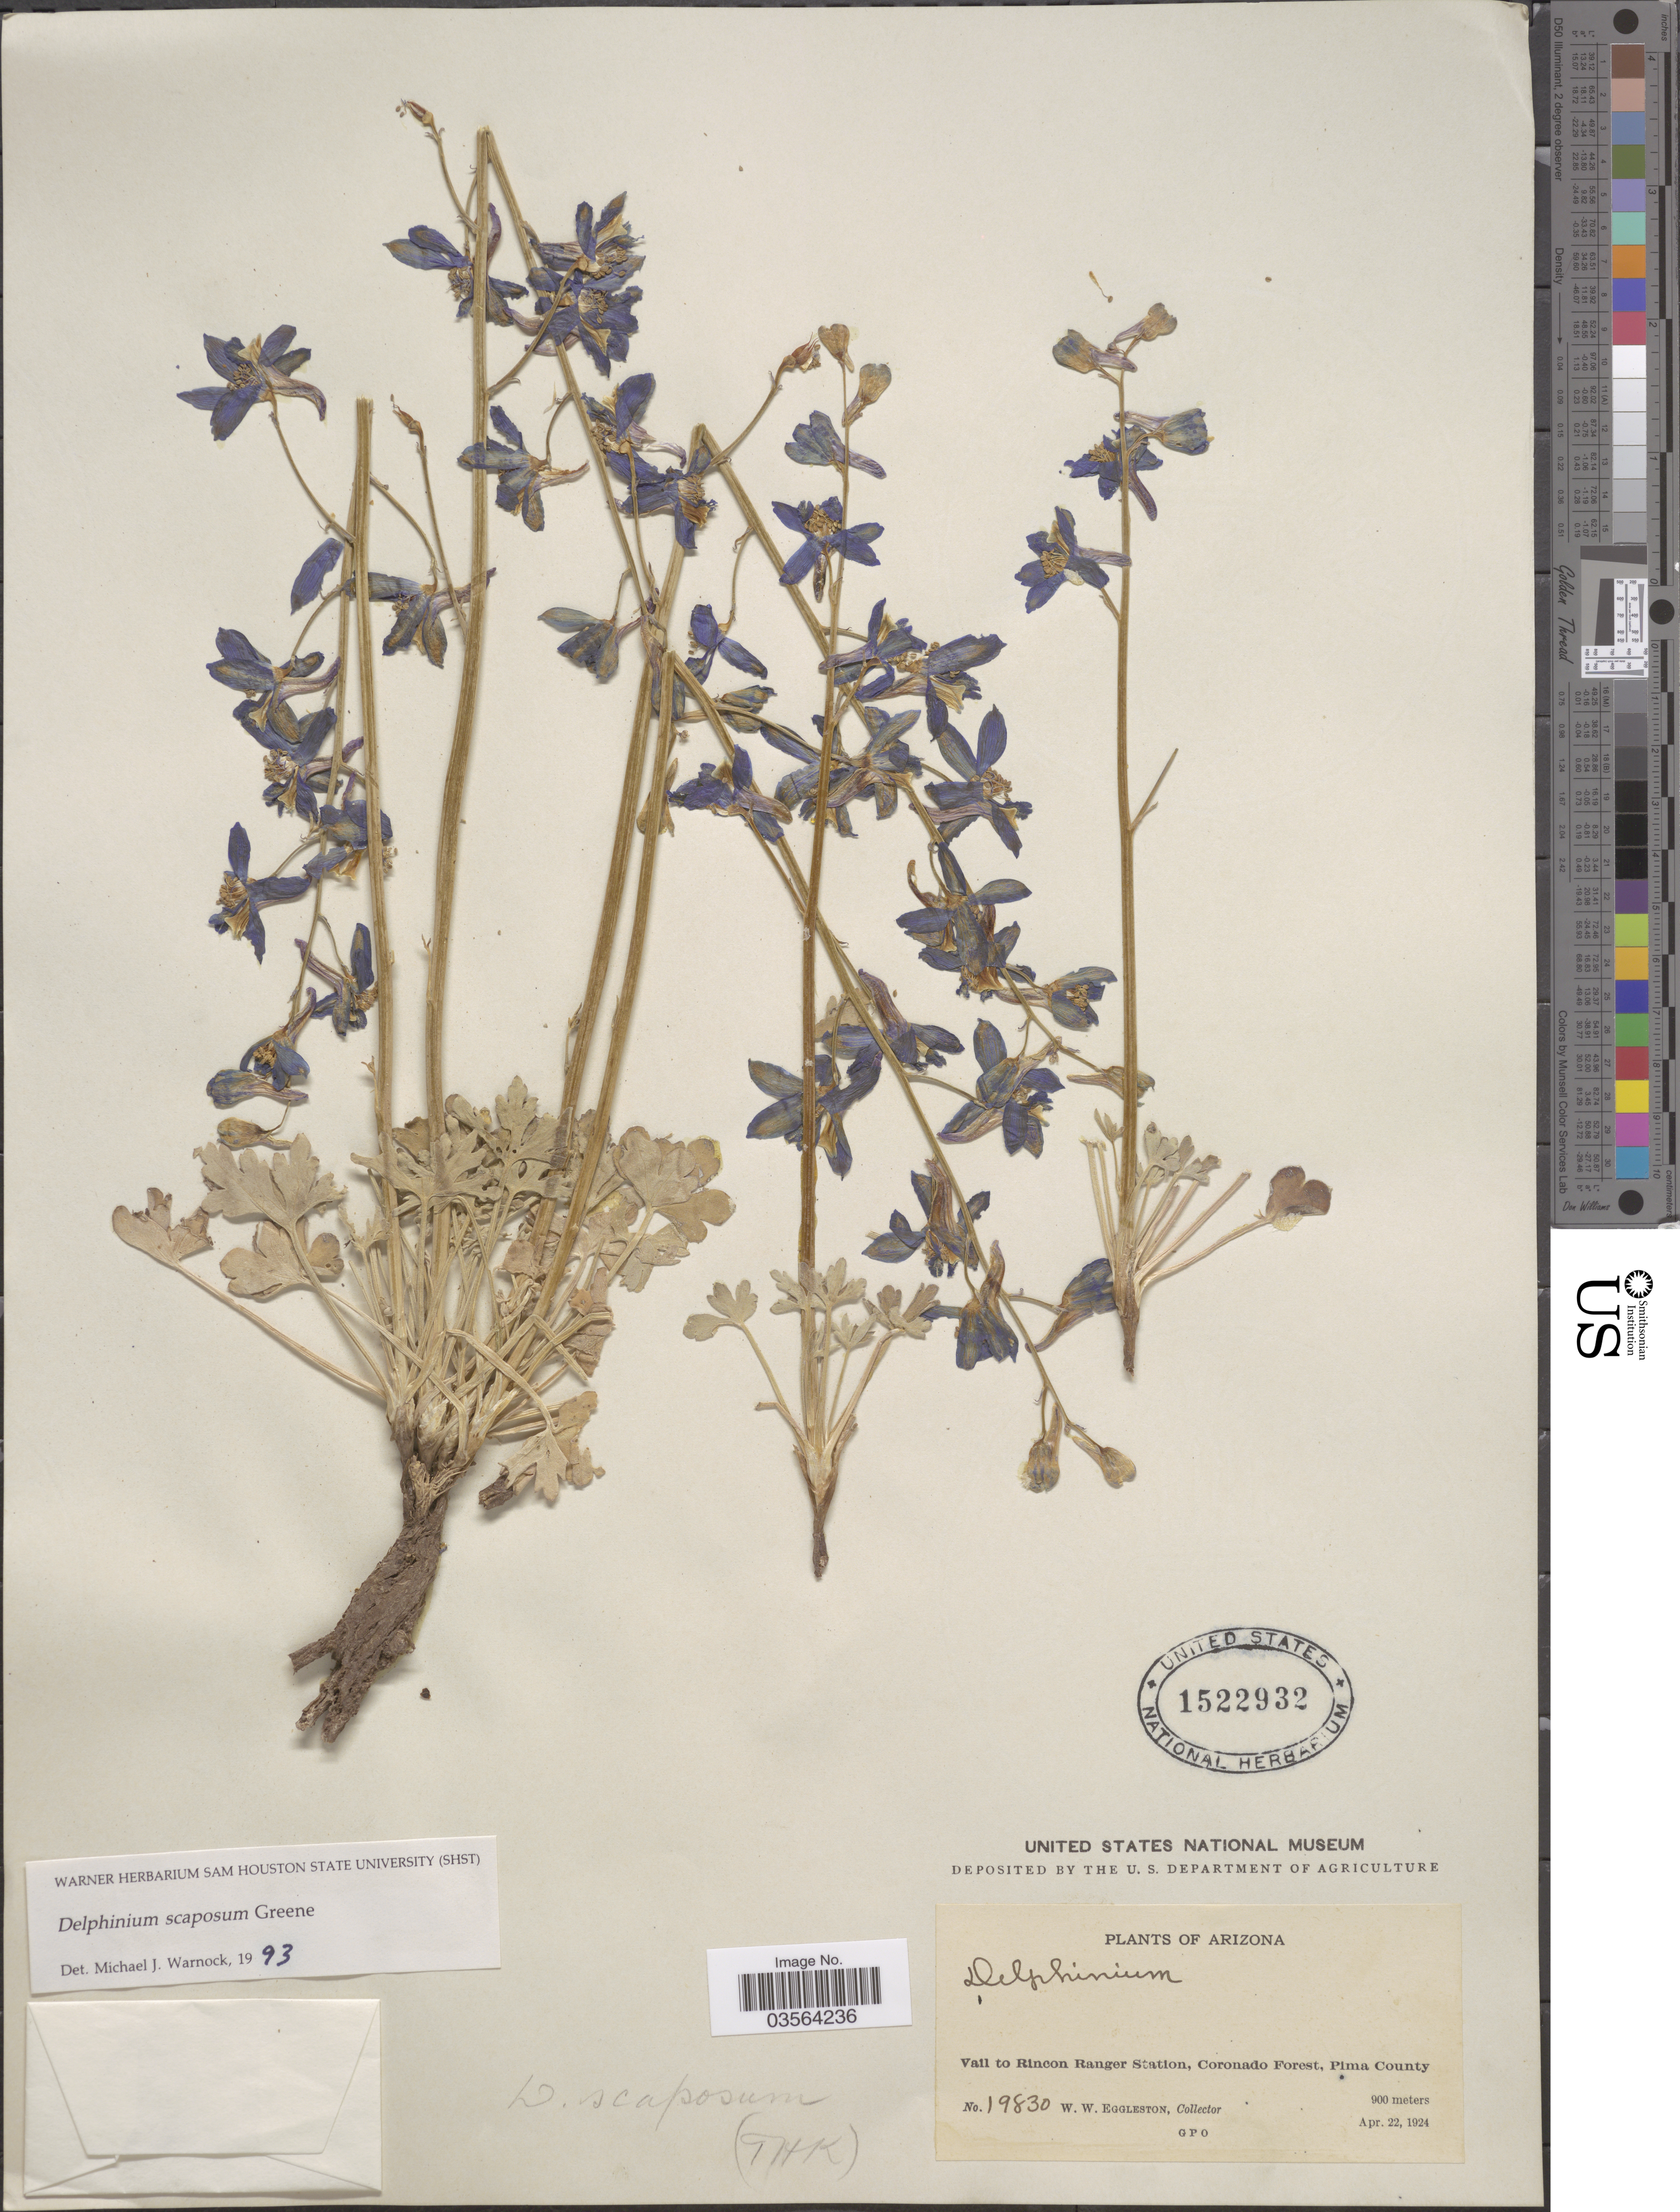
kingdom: Plantae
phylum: Tracheophyta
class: Magnoliopsida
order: Ranunculales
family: Ranunculaceae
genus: Delphinium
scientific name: Delphinium scaposum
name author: Greene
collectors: W. W. Eggleston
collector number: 19830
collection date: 1924-04-22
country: United States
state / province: Arizona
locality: Vail to Rincon Ranger Station, Coronado Forest, Pima County.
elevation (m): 900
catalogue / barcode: US 1522932